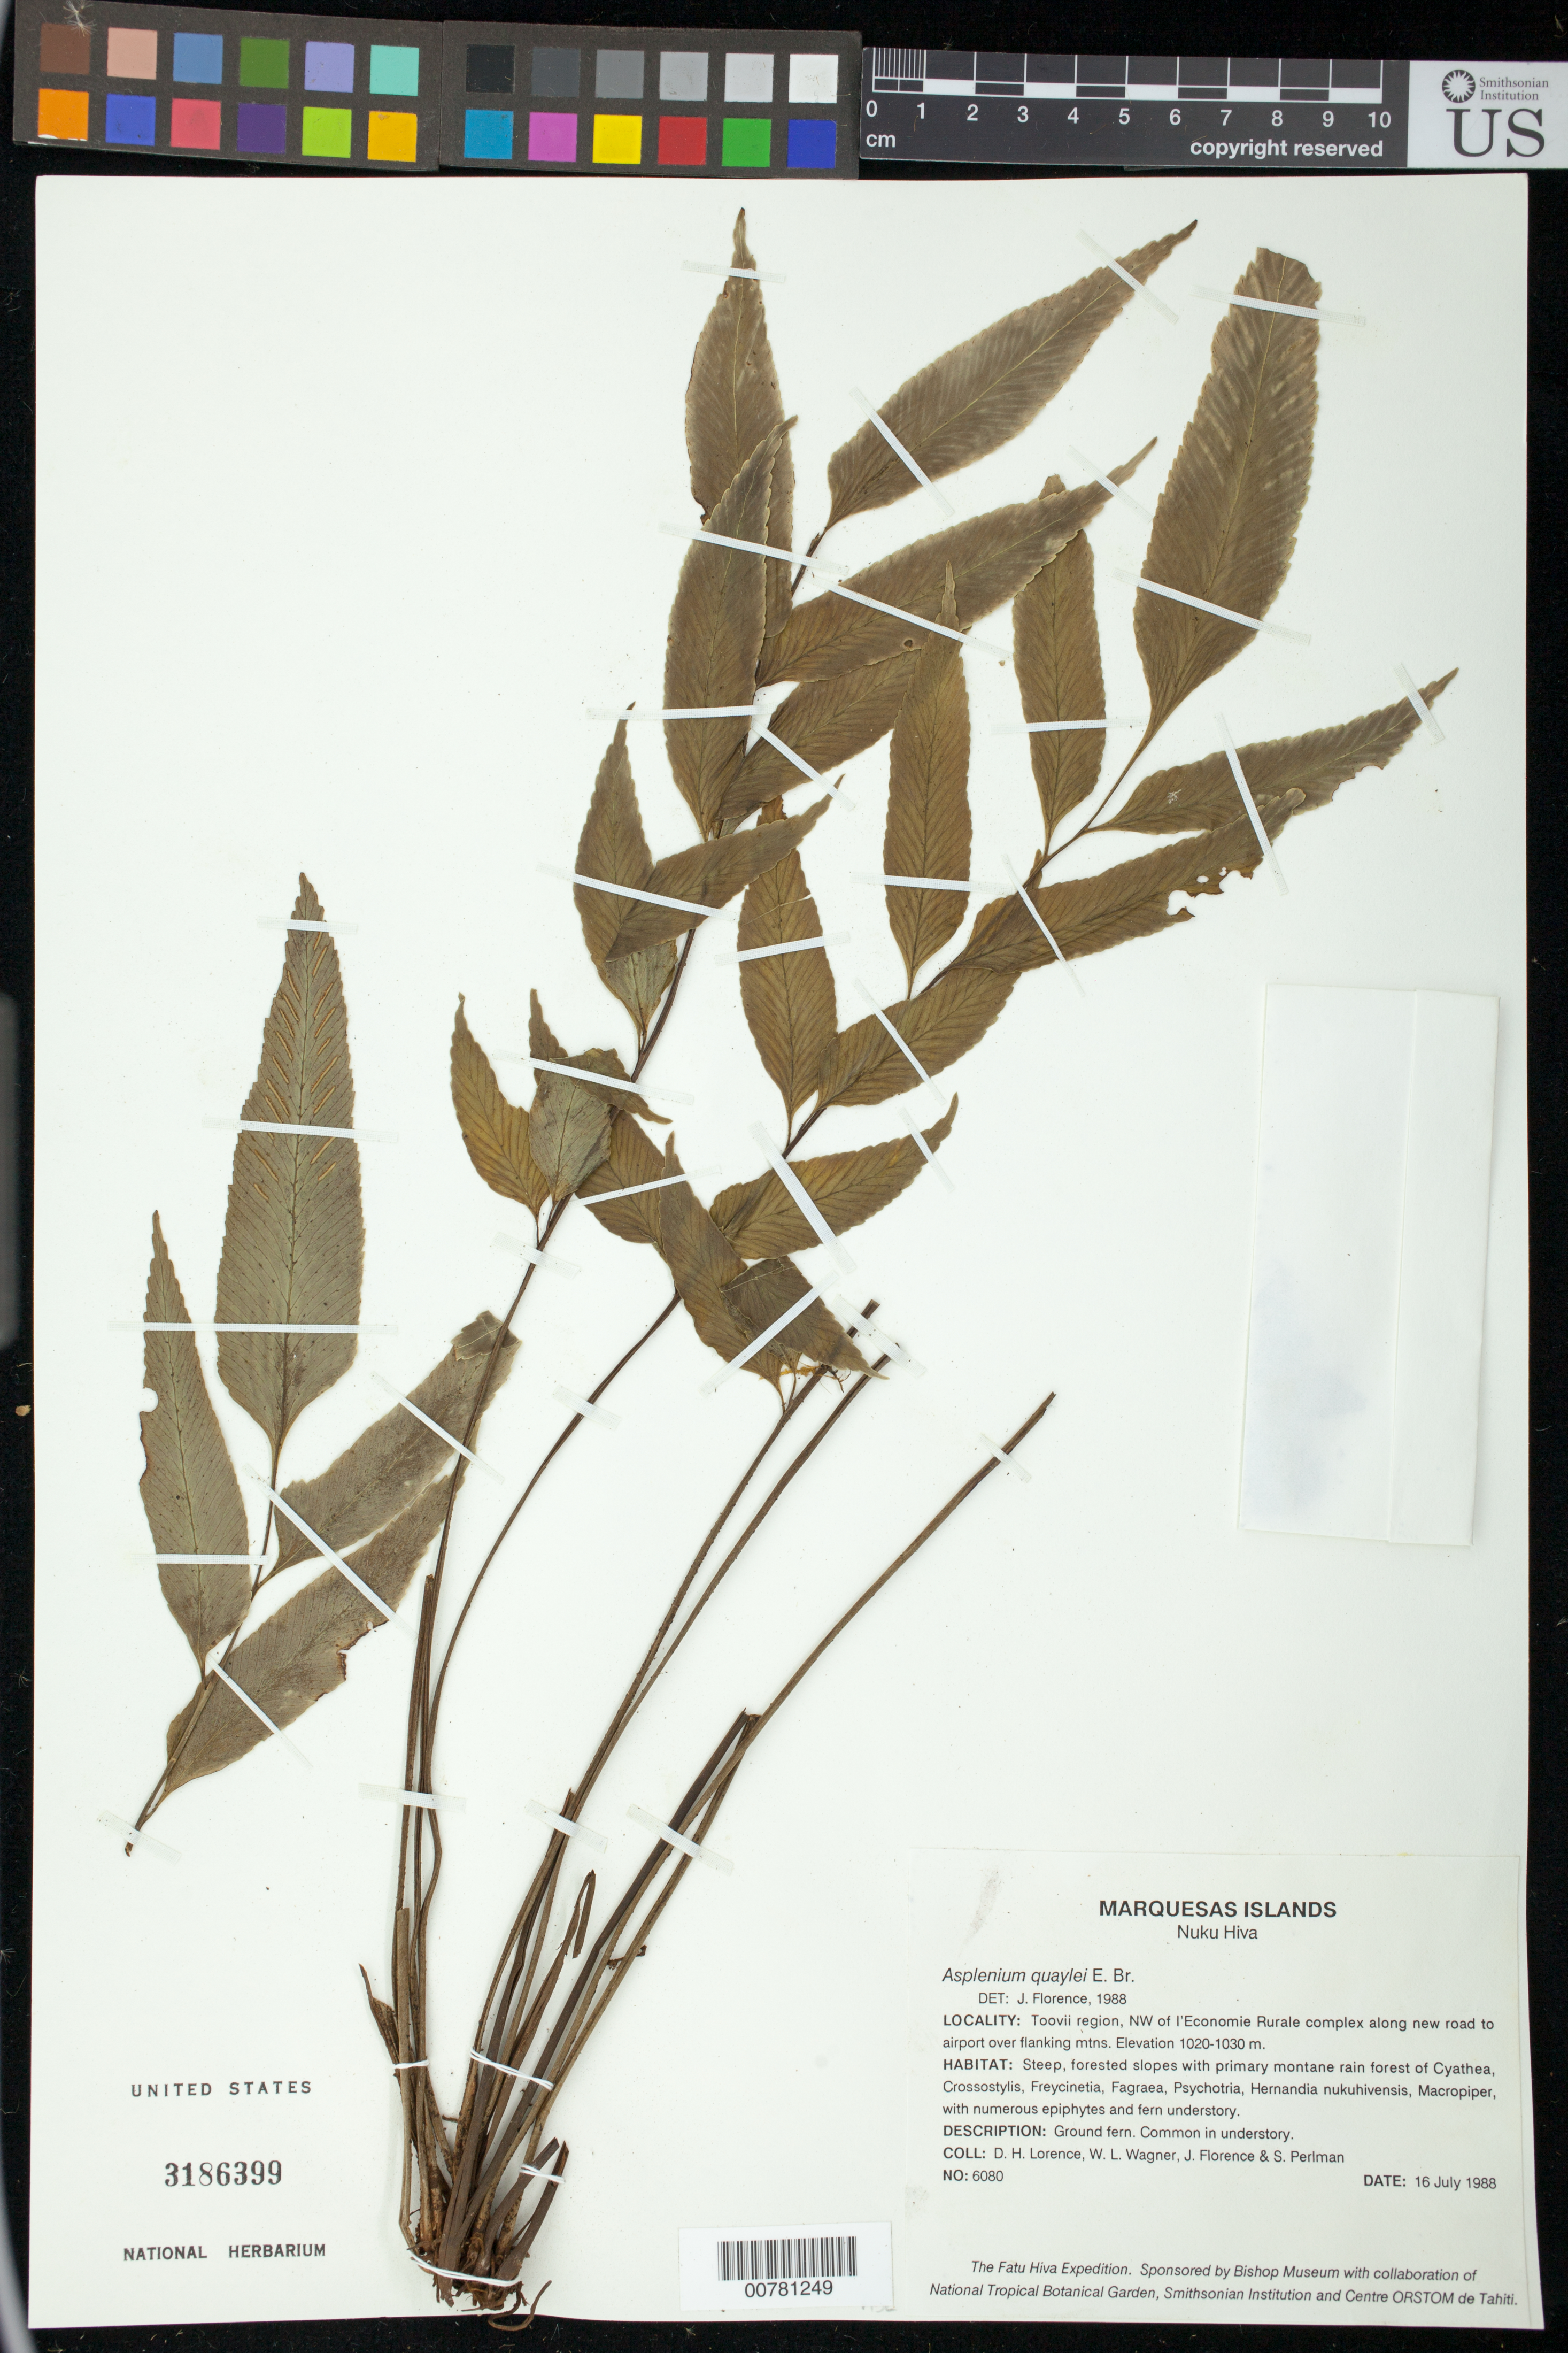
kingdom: Plantae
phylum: Tracheophyta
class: Polypodiopsida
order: Polypodiales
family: Aspleniaceae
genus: Asplenium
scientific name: Asplenium quaylei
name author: E.D. Br.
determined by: Lorence, David H., (PTBG), National Tropical Botanical Garden (UNITED STATES)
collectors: D. Lorence, W. L. Wagner, J. Florence & S. P. Perlman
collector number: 6080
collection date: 1988-07-16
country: French Polynesia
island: Nuku Hiva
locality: Toovii region, NW of l'Economie Rurale complex along new road to airport over flanking mountains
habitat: Steep, forested slopes with primary montane rain forest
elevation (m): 1020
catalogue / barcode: US 3186399